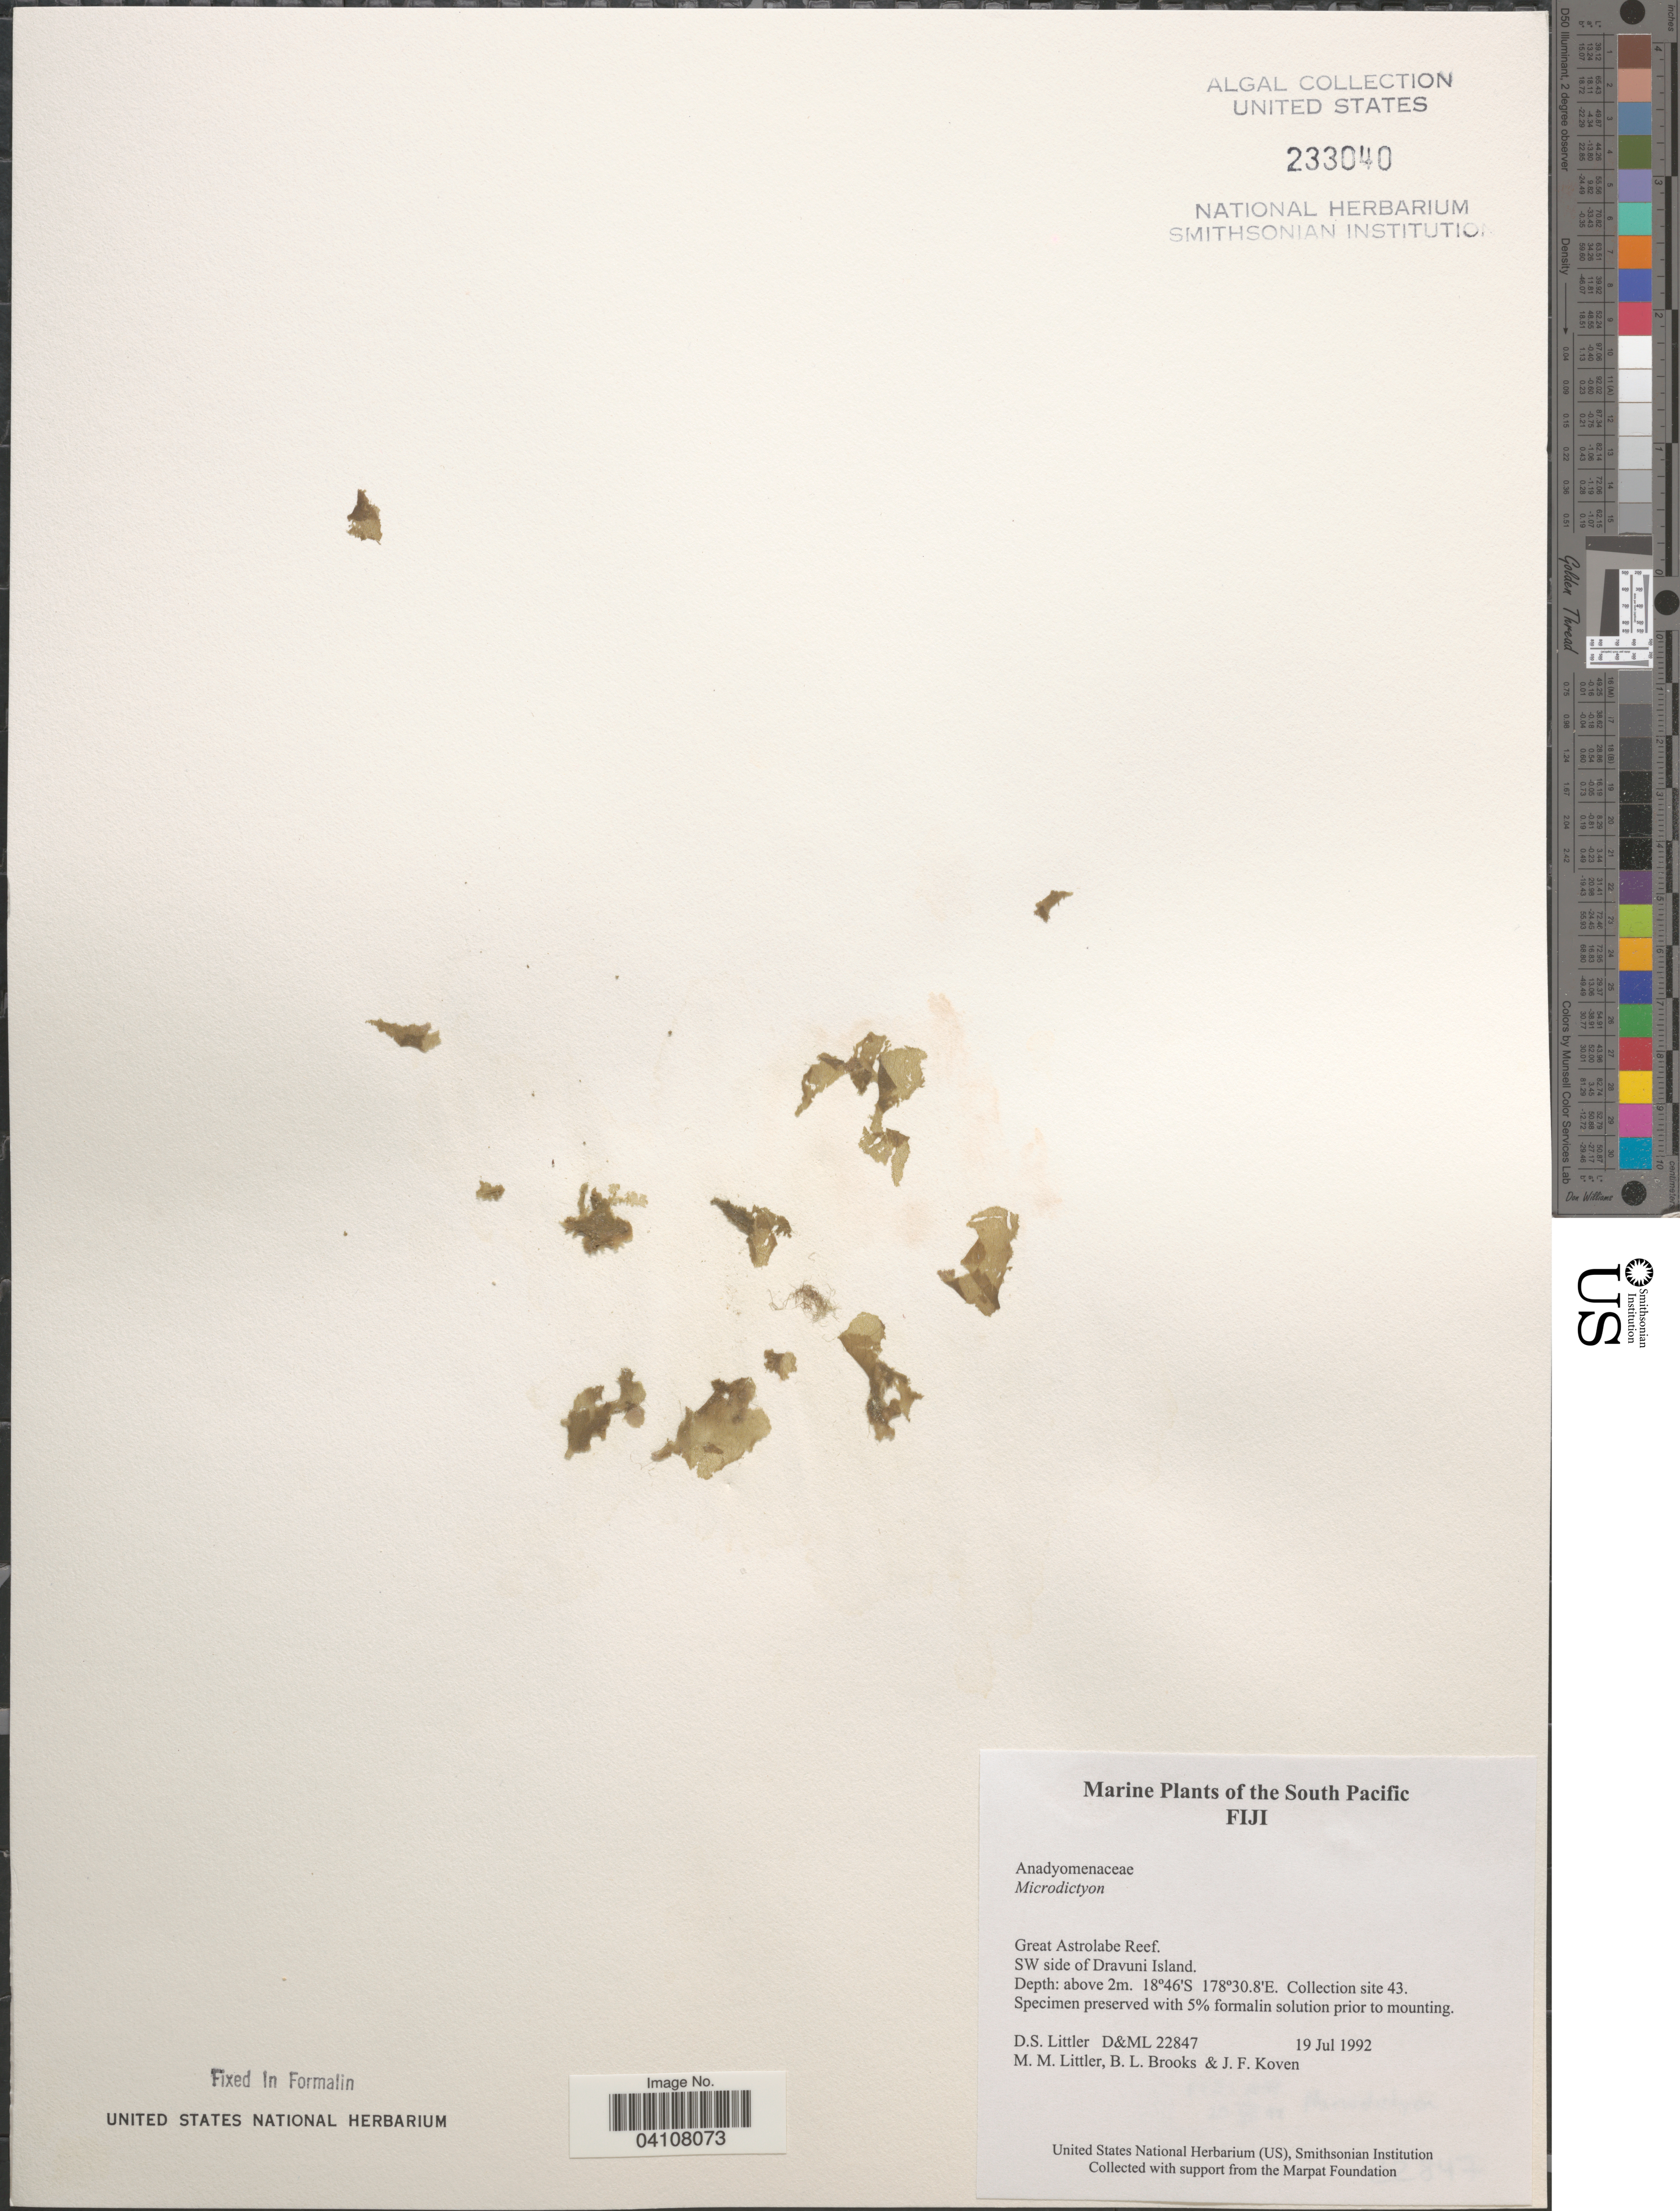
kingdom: Plantae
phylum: Chlorophyta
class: Ulvophyceae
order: Cladophorales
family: Anadyomenaceae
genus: Microdictyon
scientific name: Microdictyon sp.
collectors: D. S. Littler, B. Brooks & J. Koven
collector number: D&ML22847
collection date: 1992-07-19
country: Fiji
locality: The South Pacific. Great Astrolabe Reef. SW side of Dravuni Island. Collection site 43.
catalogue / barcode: US 233040